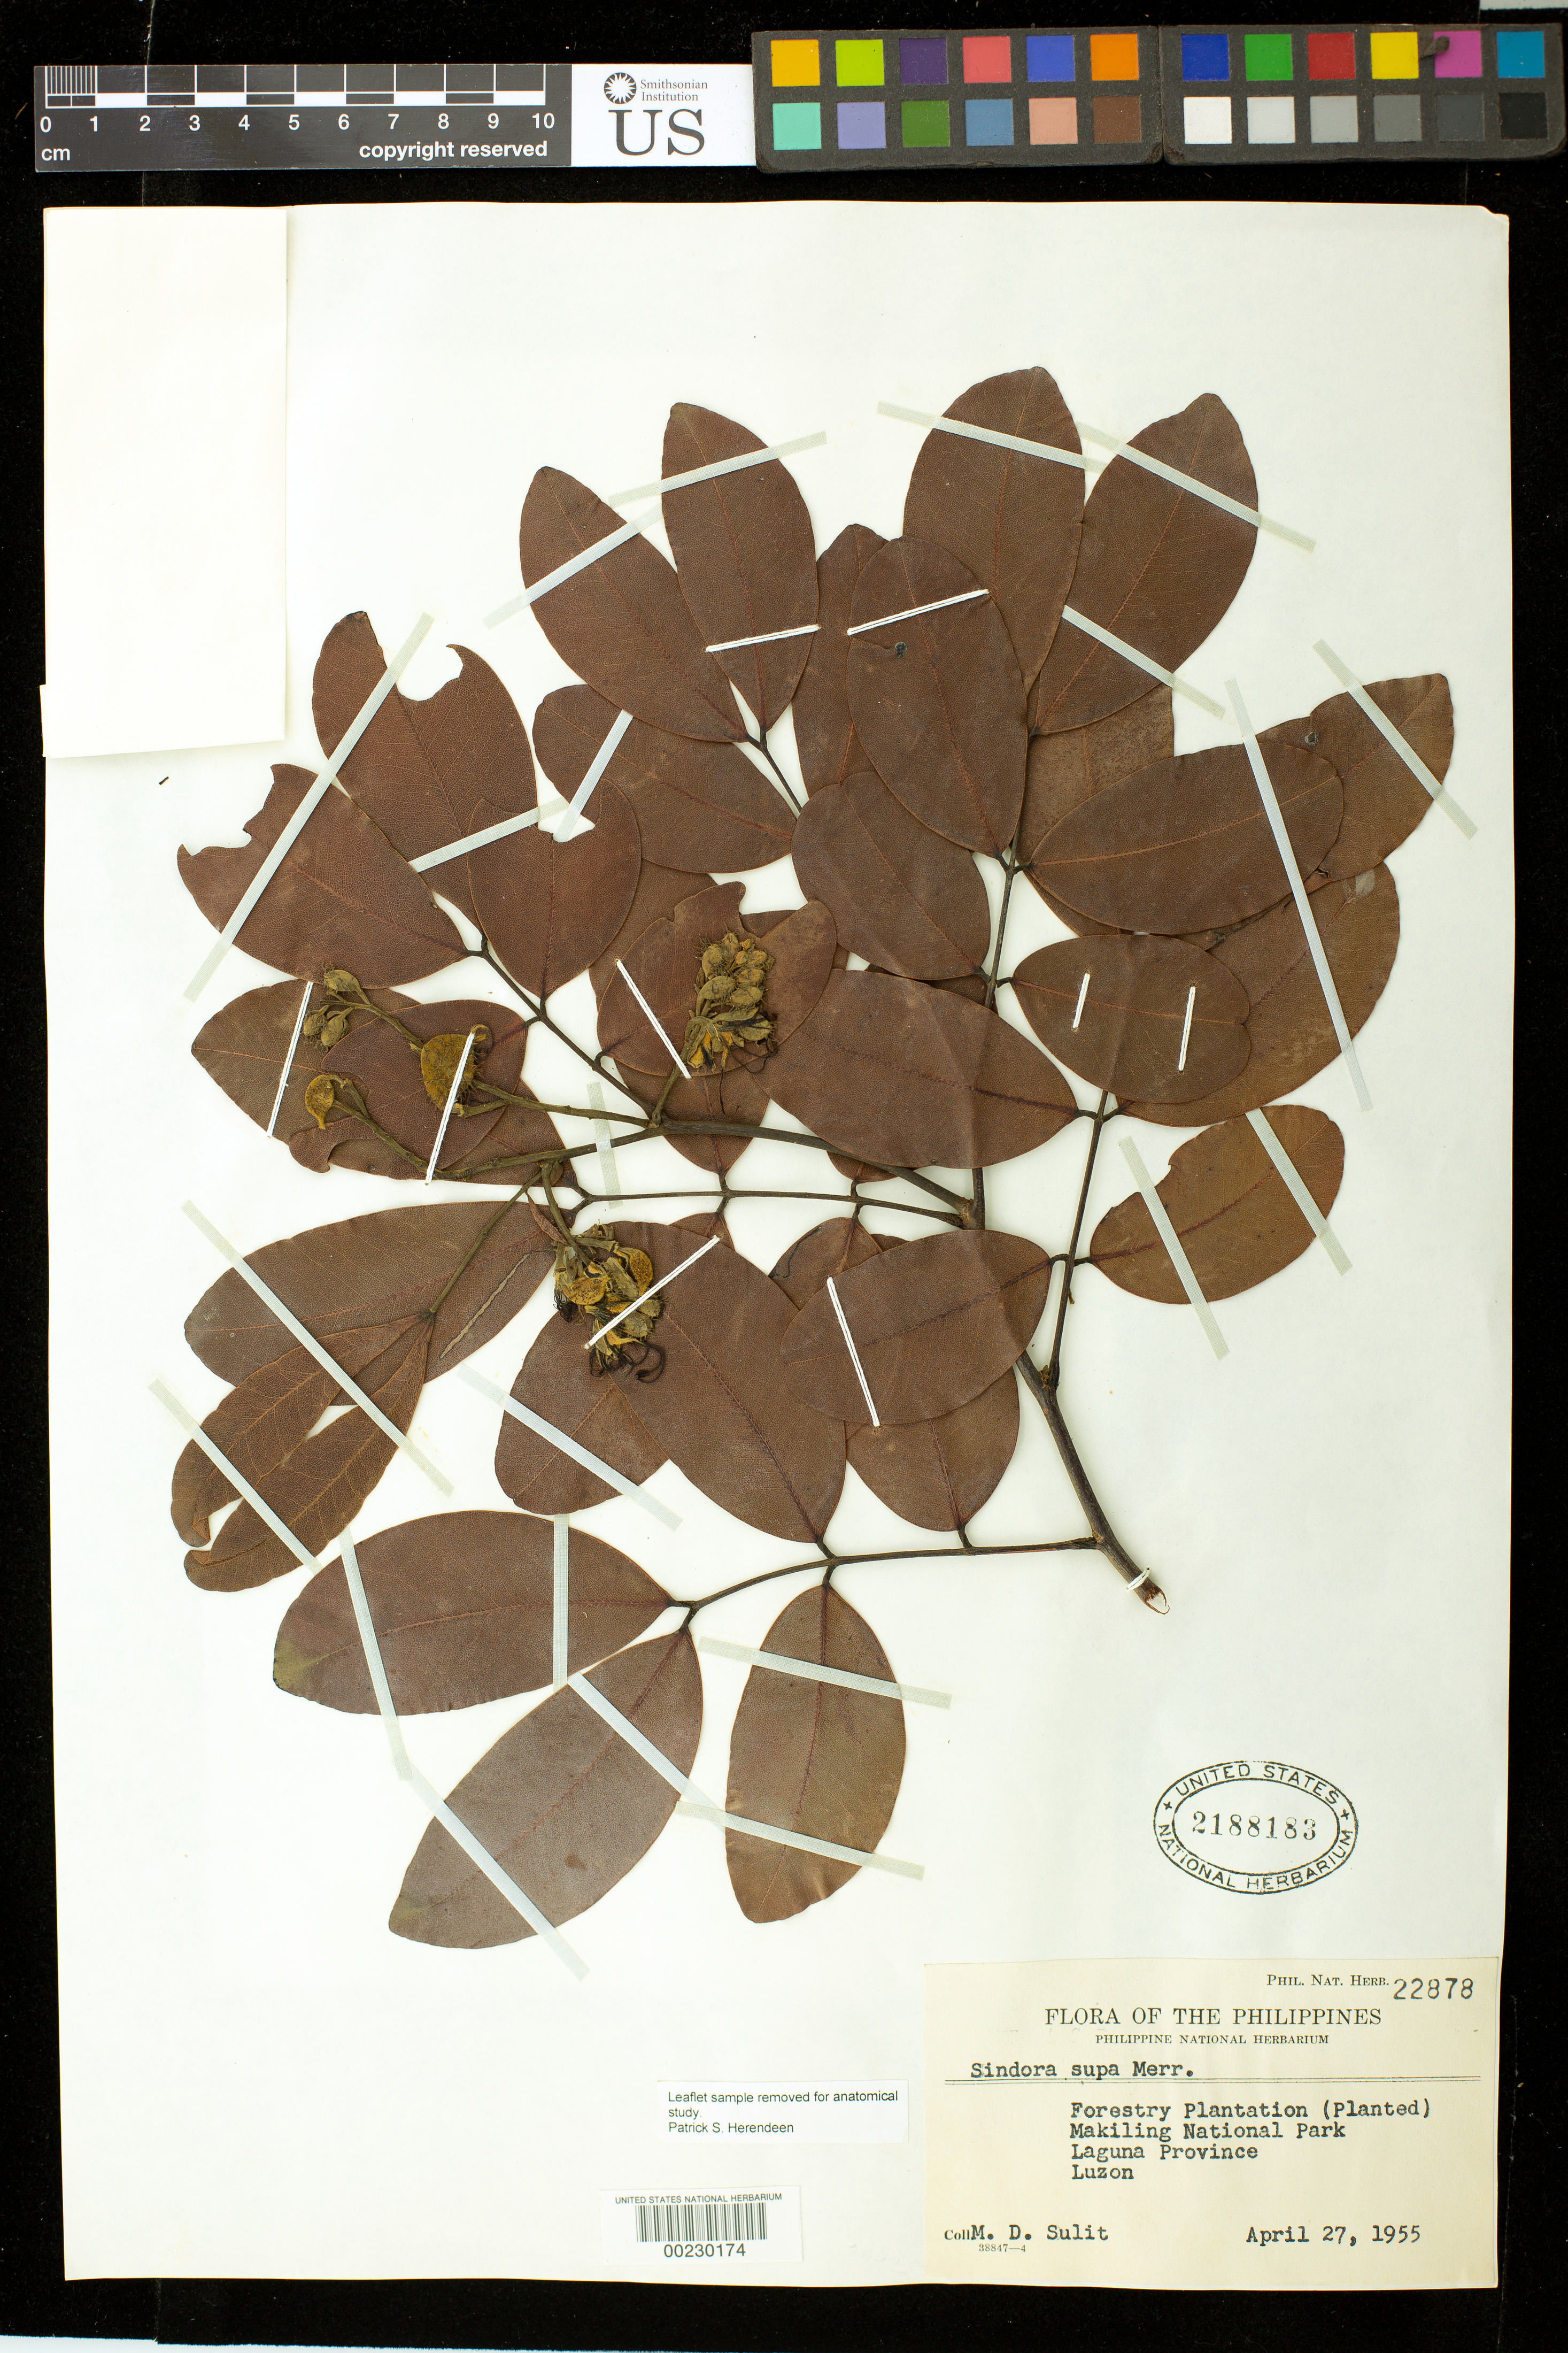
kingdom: Plantae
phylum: Tracheophyta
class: Magnoliopsida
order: Fabales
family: Fabaceae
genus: Sindora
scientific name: Sindora supa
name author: Merr.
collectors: M. Sulit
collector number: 22878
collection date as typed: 27 Apr 1957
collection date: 1957-04-27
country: Philippines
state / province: Calabarzon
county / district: Laguna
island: Luzon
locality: Forestry plantation; makiling national park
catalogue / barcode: US 2188183